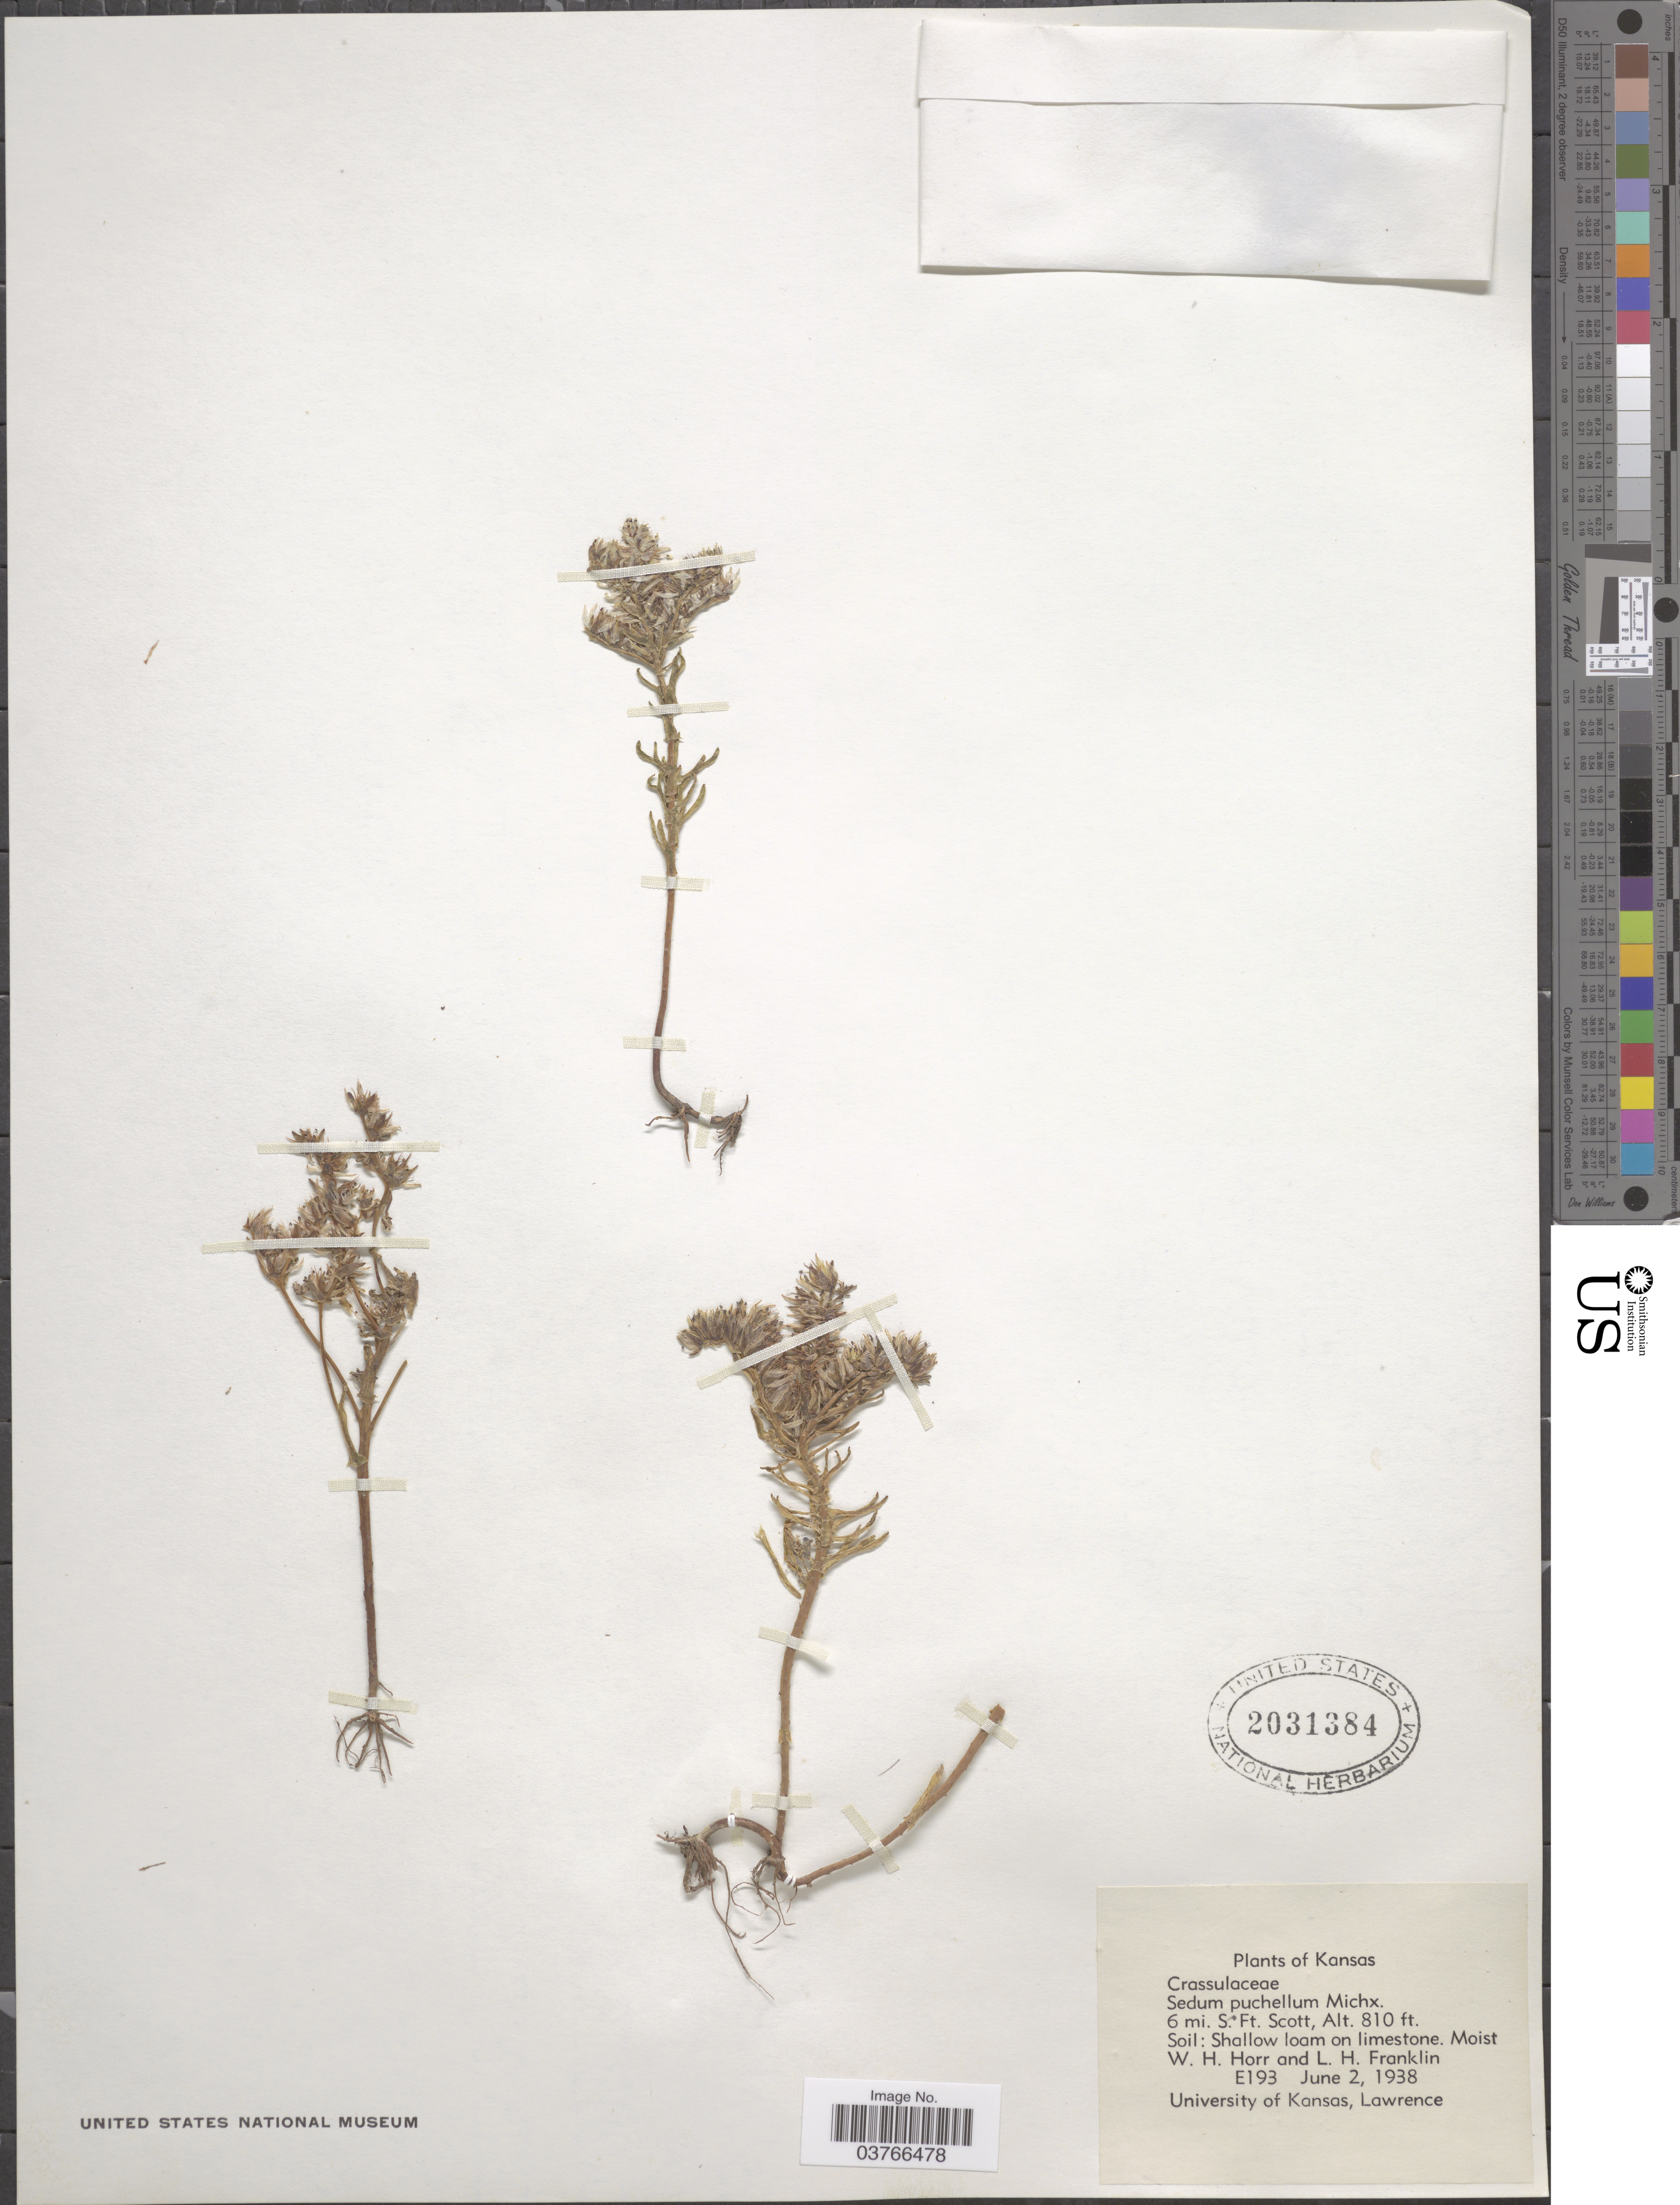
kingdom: Plantae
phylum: Tracheophyta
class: Magnoliopsida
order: Saxifragales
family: Crassulaceae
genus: Sedum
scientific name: Sedum pulchellum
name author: Michx.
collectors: W. H. Horr & L. H. Franklin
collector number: E193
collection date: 1938-06-02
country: United States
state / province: Kansas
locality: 6 mi. S. Ft. Scott.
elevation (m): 247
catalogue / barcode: US 2031384